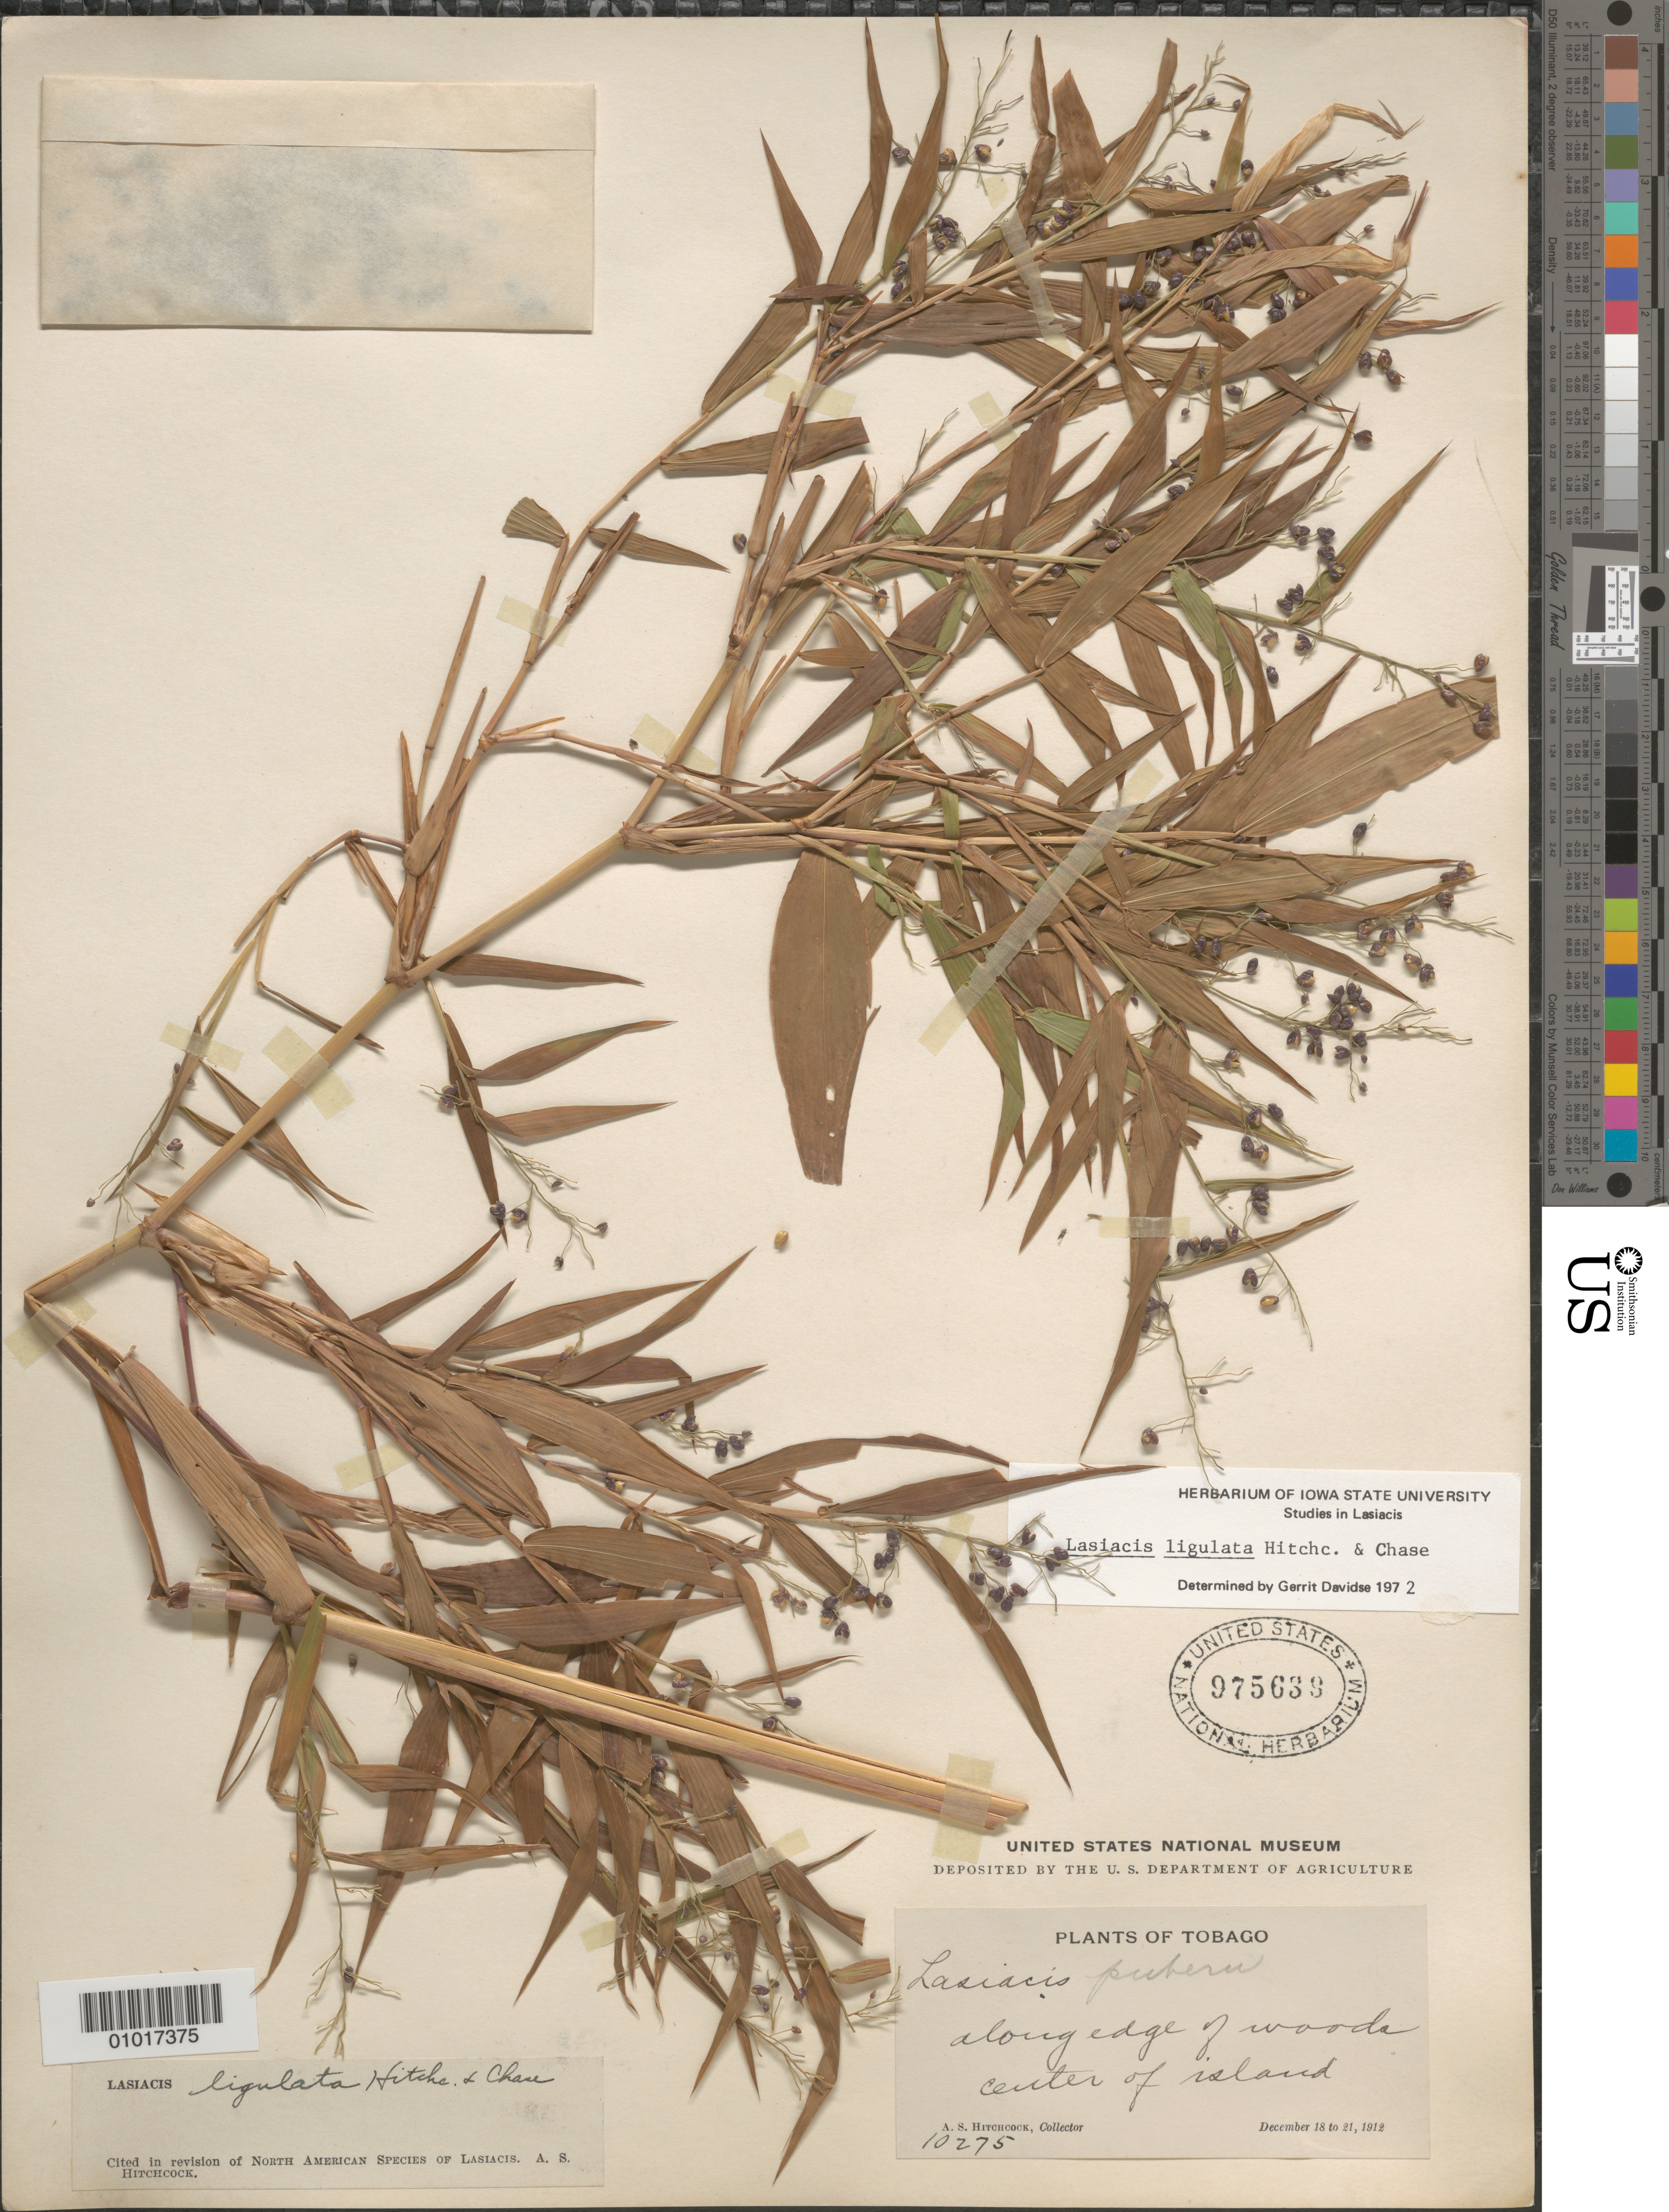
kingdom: Plantae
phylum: Tracheophyta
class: Liliopsida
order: Poales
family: Poaceae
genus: Lasiacis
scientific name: Lasiacis ligulata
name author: Hitchc. & Chase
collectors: A. S. Hitchcock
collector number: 10275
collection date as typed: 18 Dec 1912 to 21 Dec 1912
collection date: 1912-12-18/1912-12-21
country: Trinidad and Tobago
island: Tobago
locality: Along edge of woods center of island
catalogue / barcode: US 975639